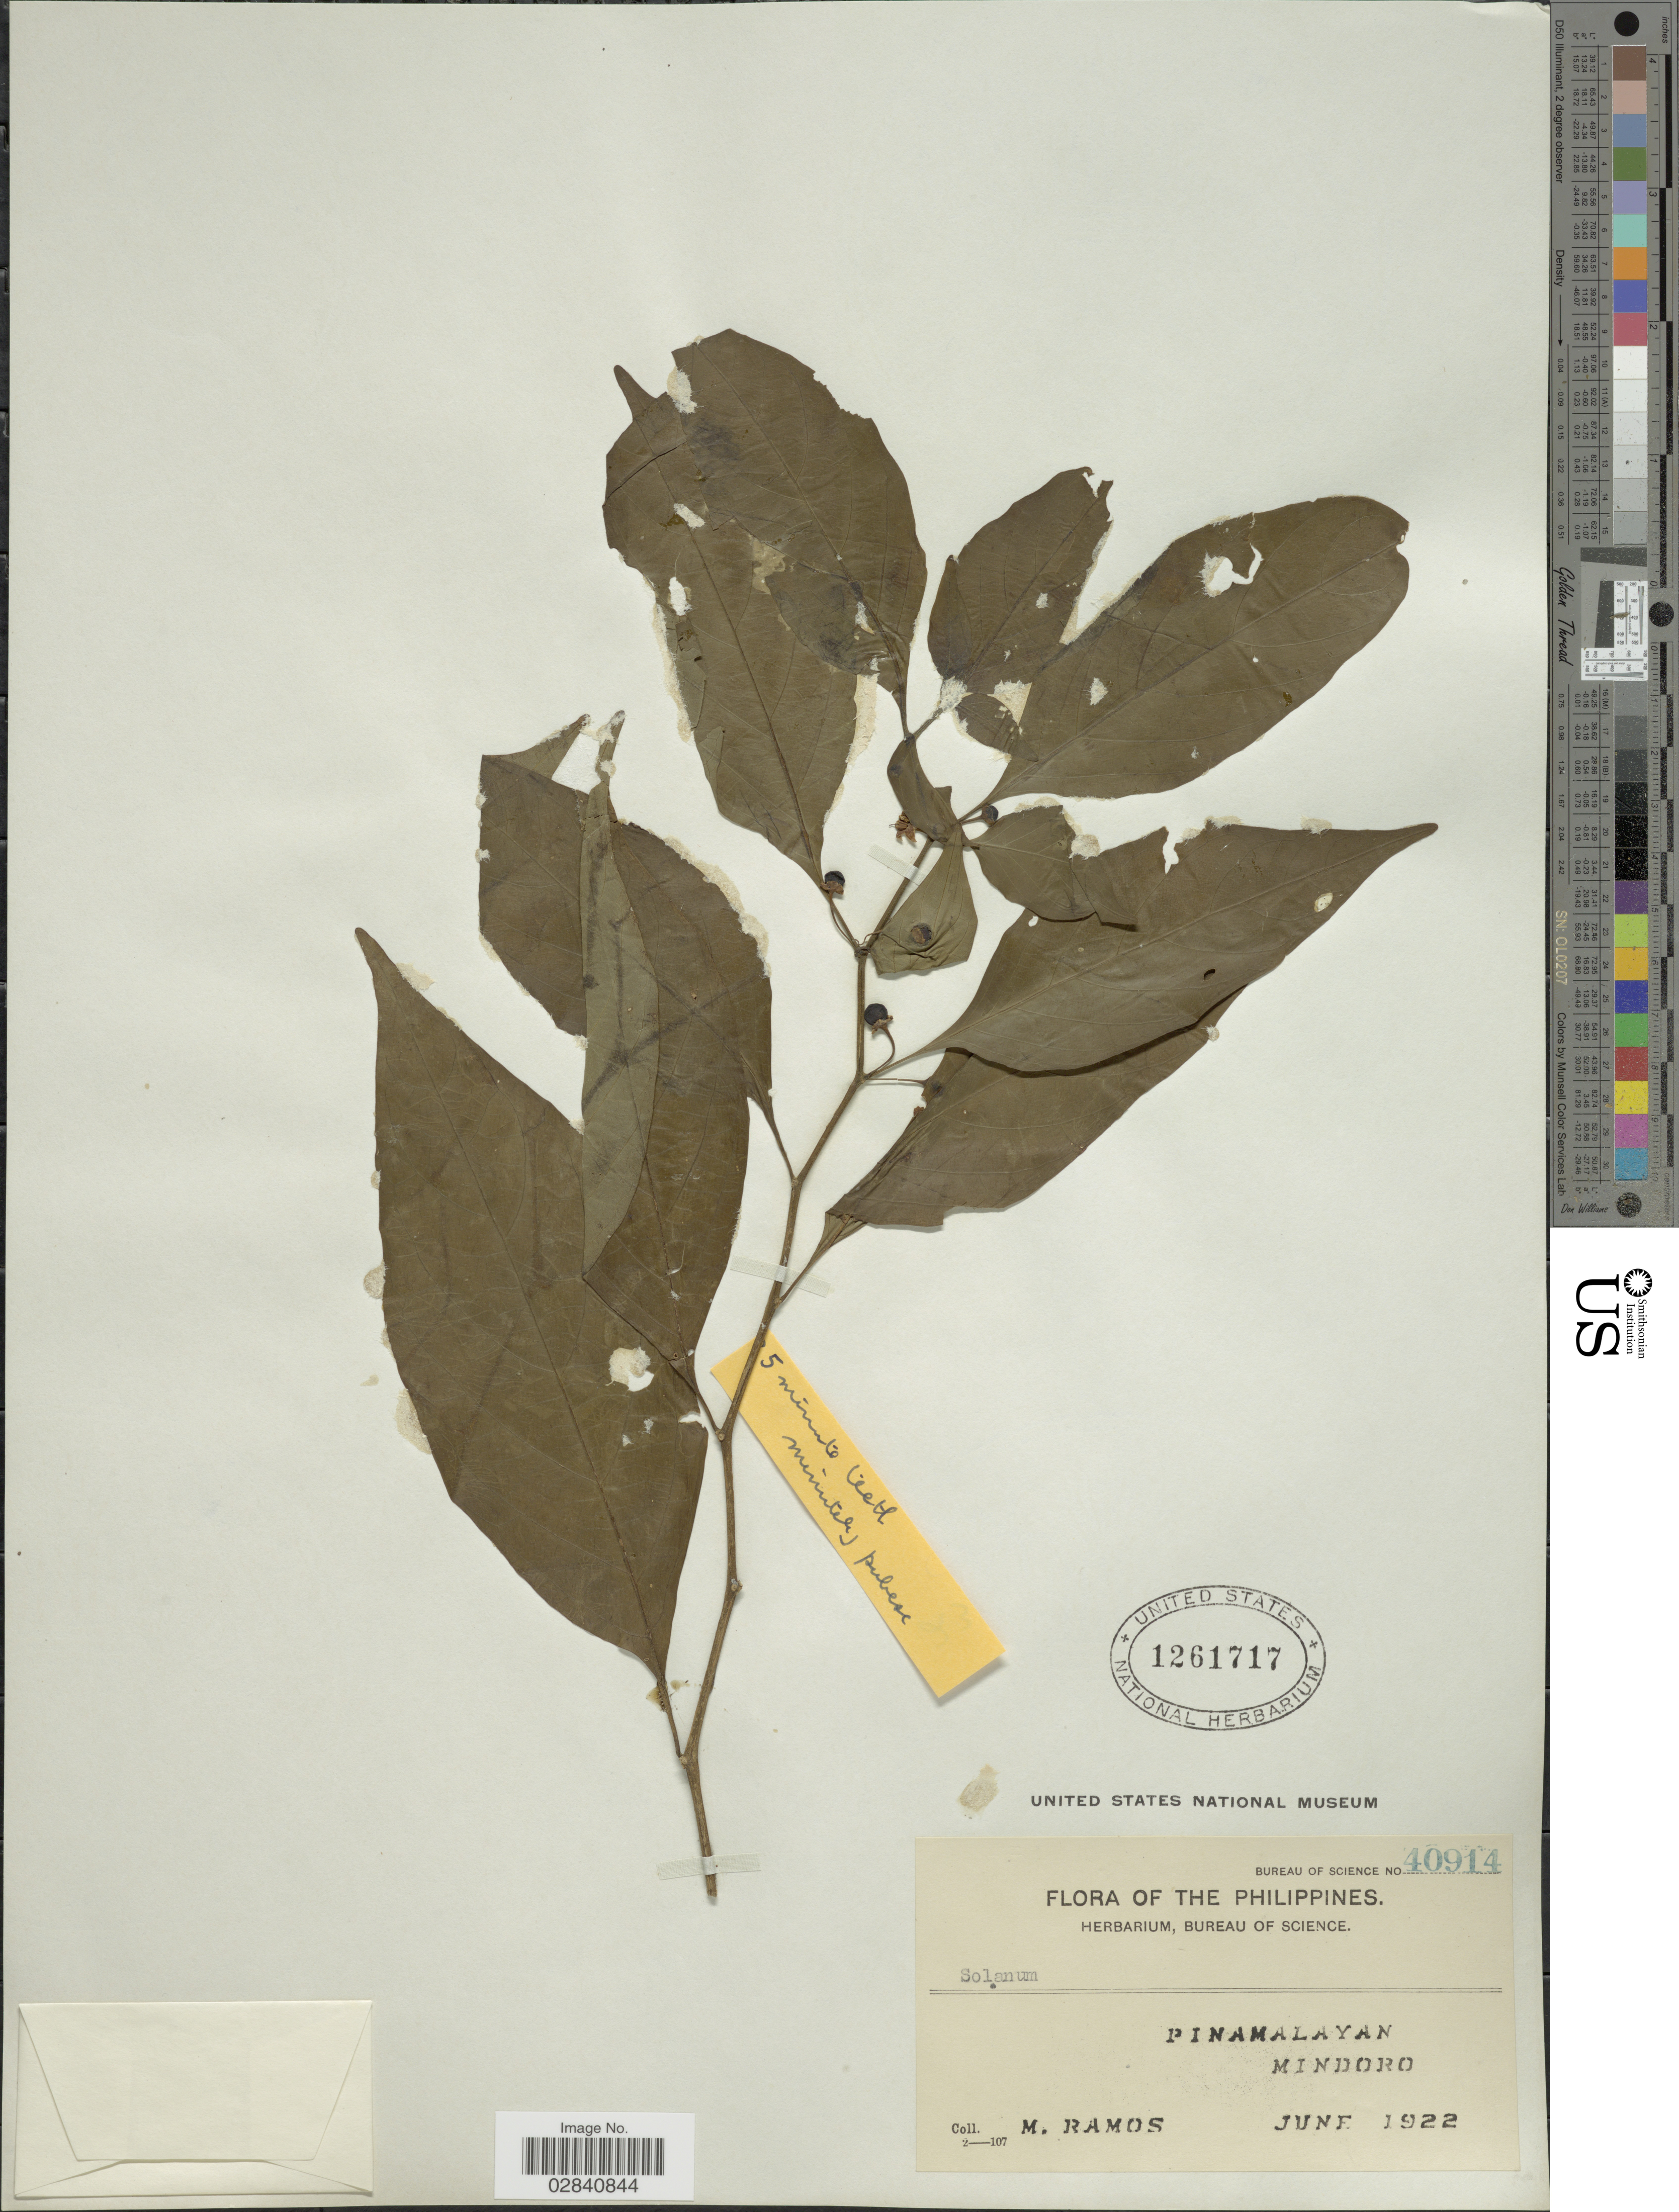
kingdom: Plantae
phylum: Tracheophyta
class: Magnoliopsida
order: Solanales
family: Solanaceae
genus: Lycianthes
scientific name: Lycianthes laevis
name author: (Dunal) Bitter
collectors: M. Ramos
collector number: Bureau of Science 40914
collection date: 1922-06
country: Philippines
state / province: Mimaropa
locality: Pinamalayan, Mindoro.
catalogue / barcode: US 1261717